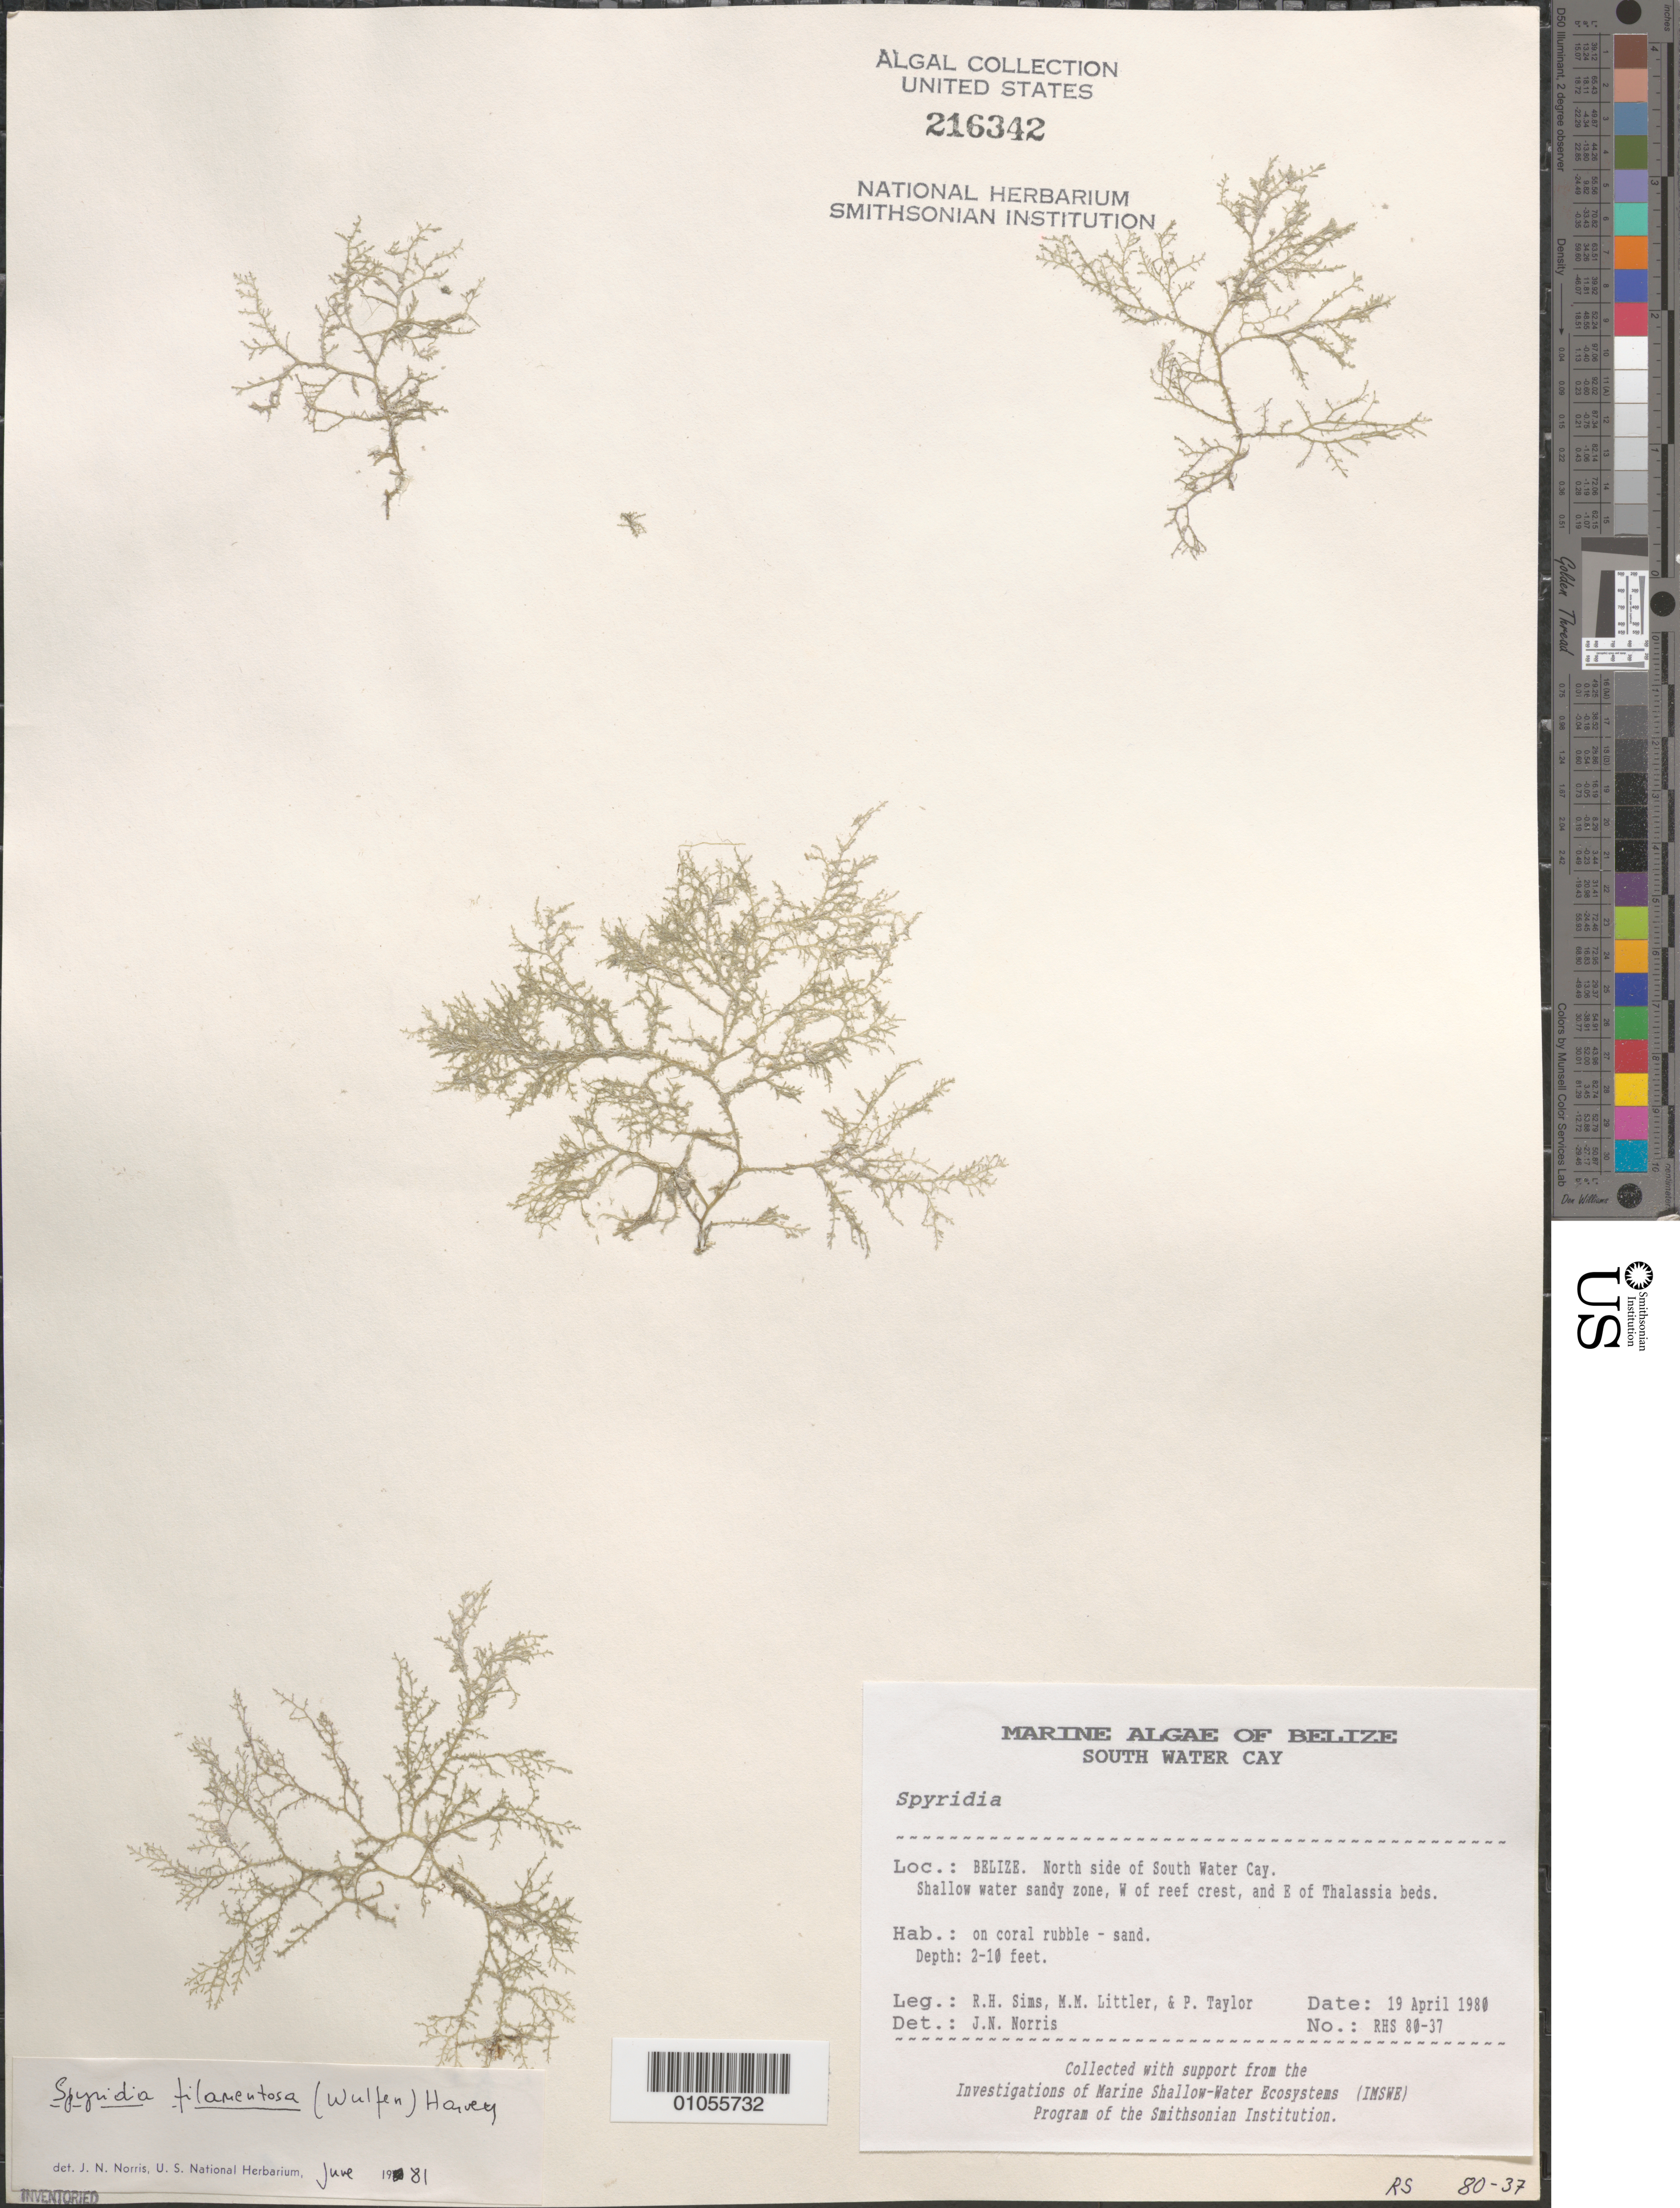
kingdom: Plantae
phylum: Rhodophyta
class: Florideophyceae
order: Ceramiales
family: Spyridiaceae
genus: Spyridia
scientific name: Spyridia filamentosa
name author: (Wulfen) Harv.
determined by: Norris, James N.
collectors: R. H. Sims, M. M. Littler & P. R. Taylor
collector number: RHS 80-37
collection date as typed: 19 Apr 1980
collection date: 1980-04-19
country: Belize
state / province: Stann Creek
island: South Water Cay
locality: North side of South Water Cay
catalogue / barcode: US 216342